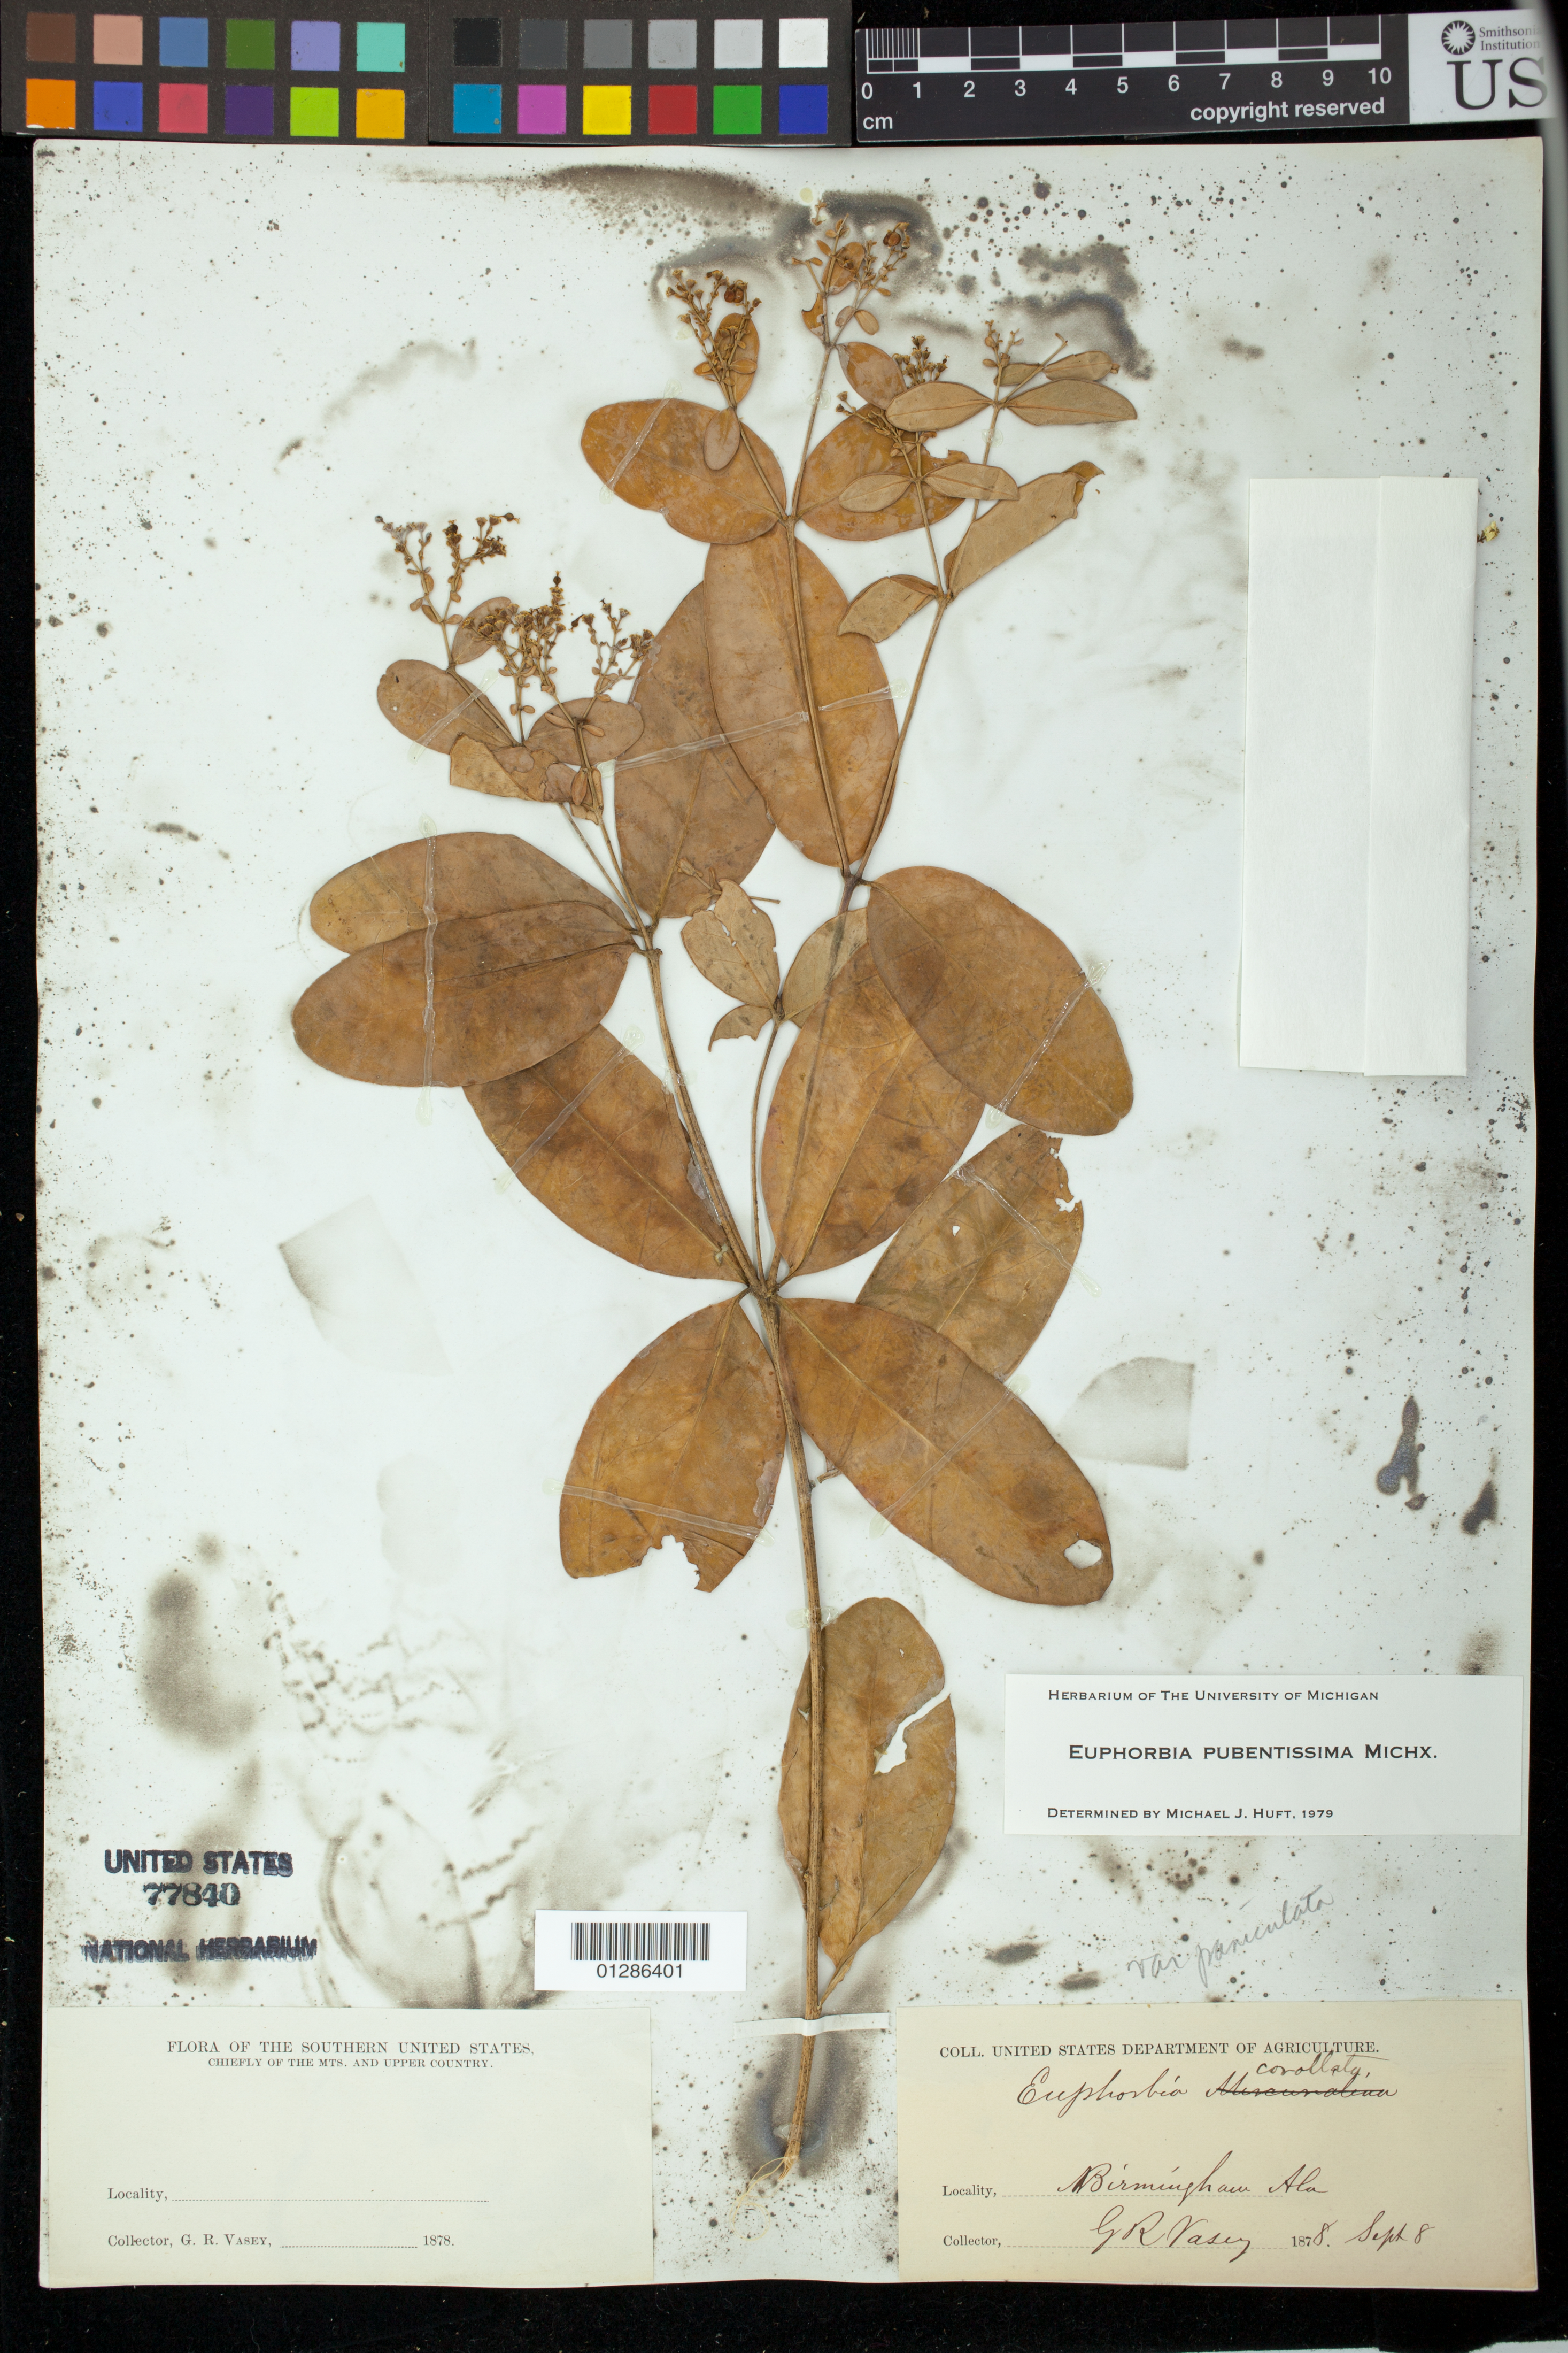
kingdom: Plantae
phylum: Tracheophyta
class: Magnoliopsida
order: Malpighiales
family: Euphorbiaceae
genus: Euphorbia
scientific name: Euphorbia pubentissima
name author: Michx.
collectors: G. R. Vasey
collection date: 1878-09-08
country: United States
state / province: Alabama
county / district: Jefferson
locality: Birmingham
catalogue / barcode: US 77840